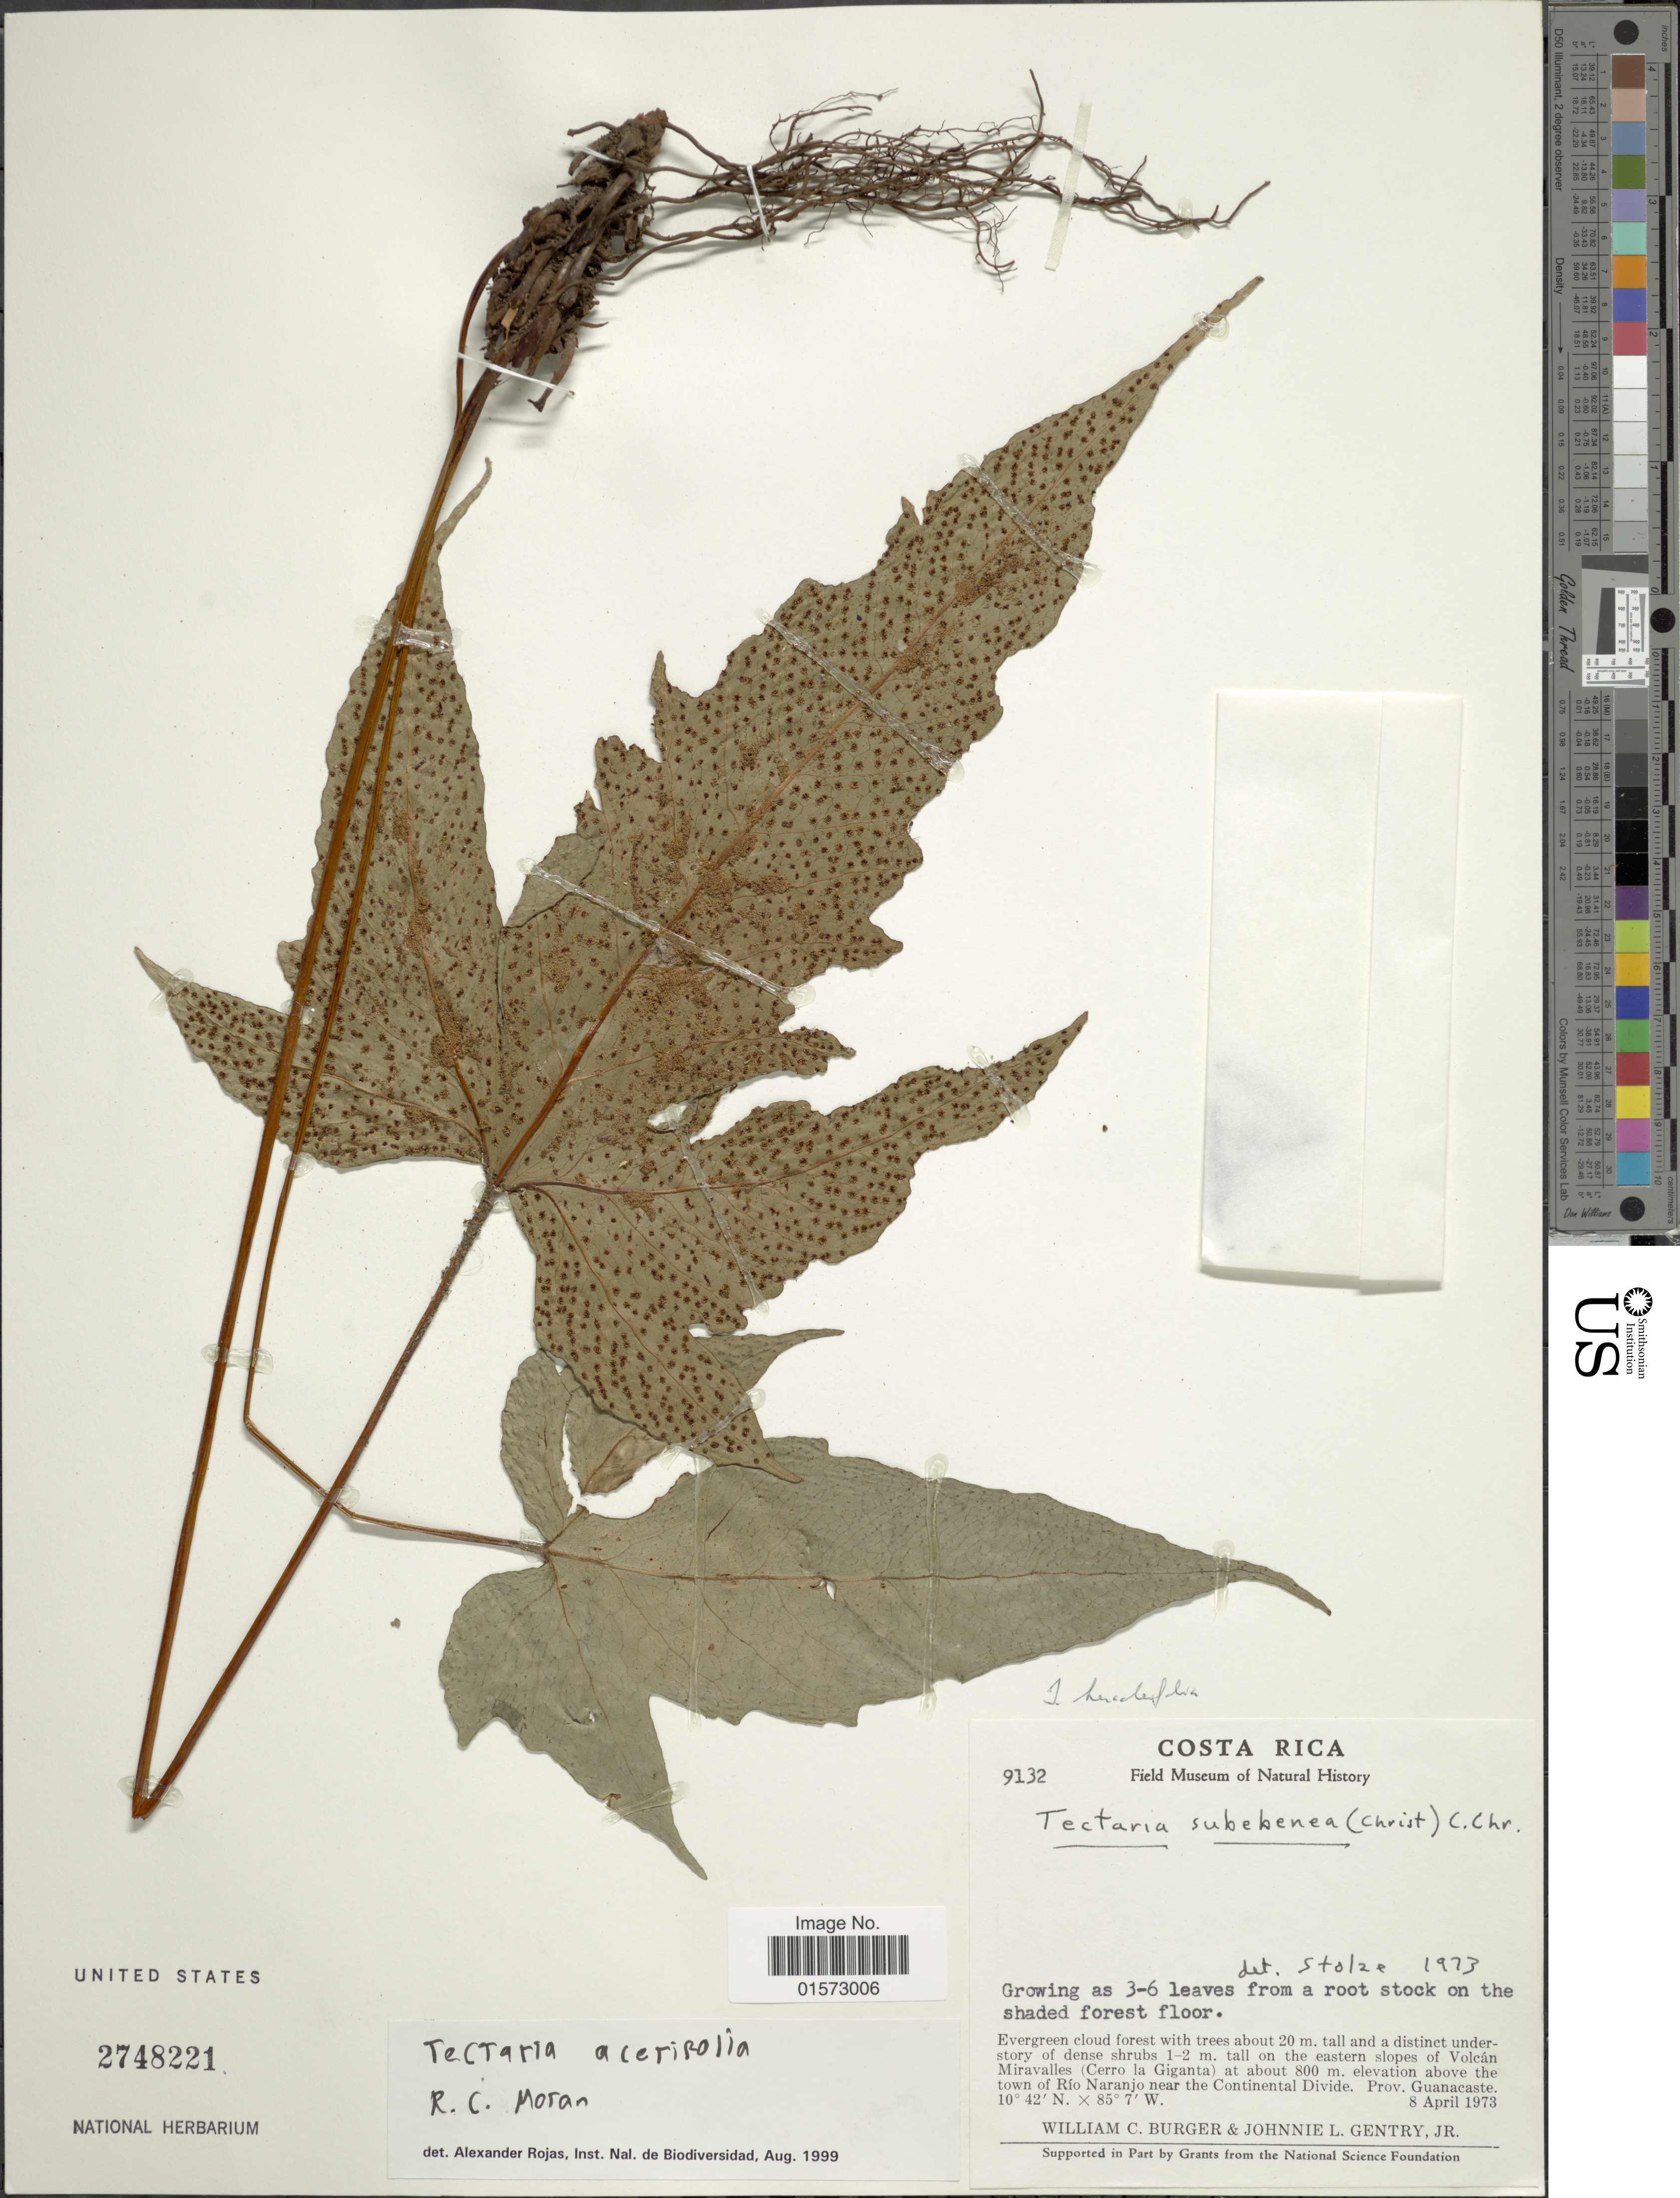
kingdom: Plantae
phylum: Tracheophyta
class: Polypodiopsida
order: Polypodiales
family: Tectariaceae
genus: Tectaria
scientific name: Tectaria acerifolia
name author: R.C. Moran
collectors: W. Burger & J. L. Gentry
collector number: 9132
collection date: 1973-04-08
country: Costa Rica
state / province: Guanacaste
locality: On the eastern slopes of Volcán Miravalles (Cerro la Giganta) above the town of Río Naranjo near the Continental Divide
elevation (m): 800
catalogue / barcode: US 2748221